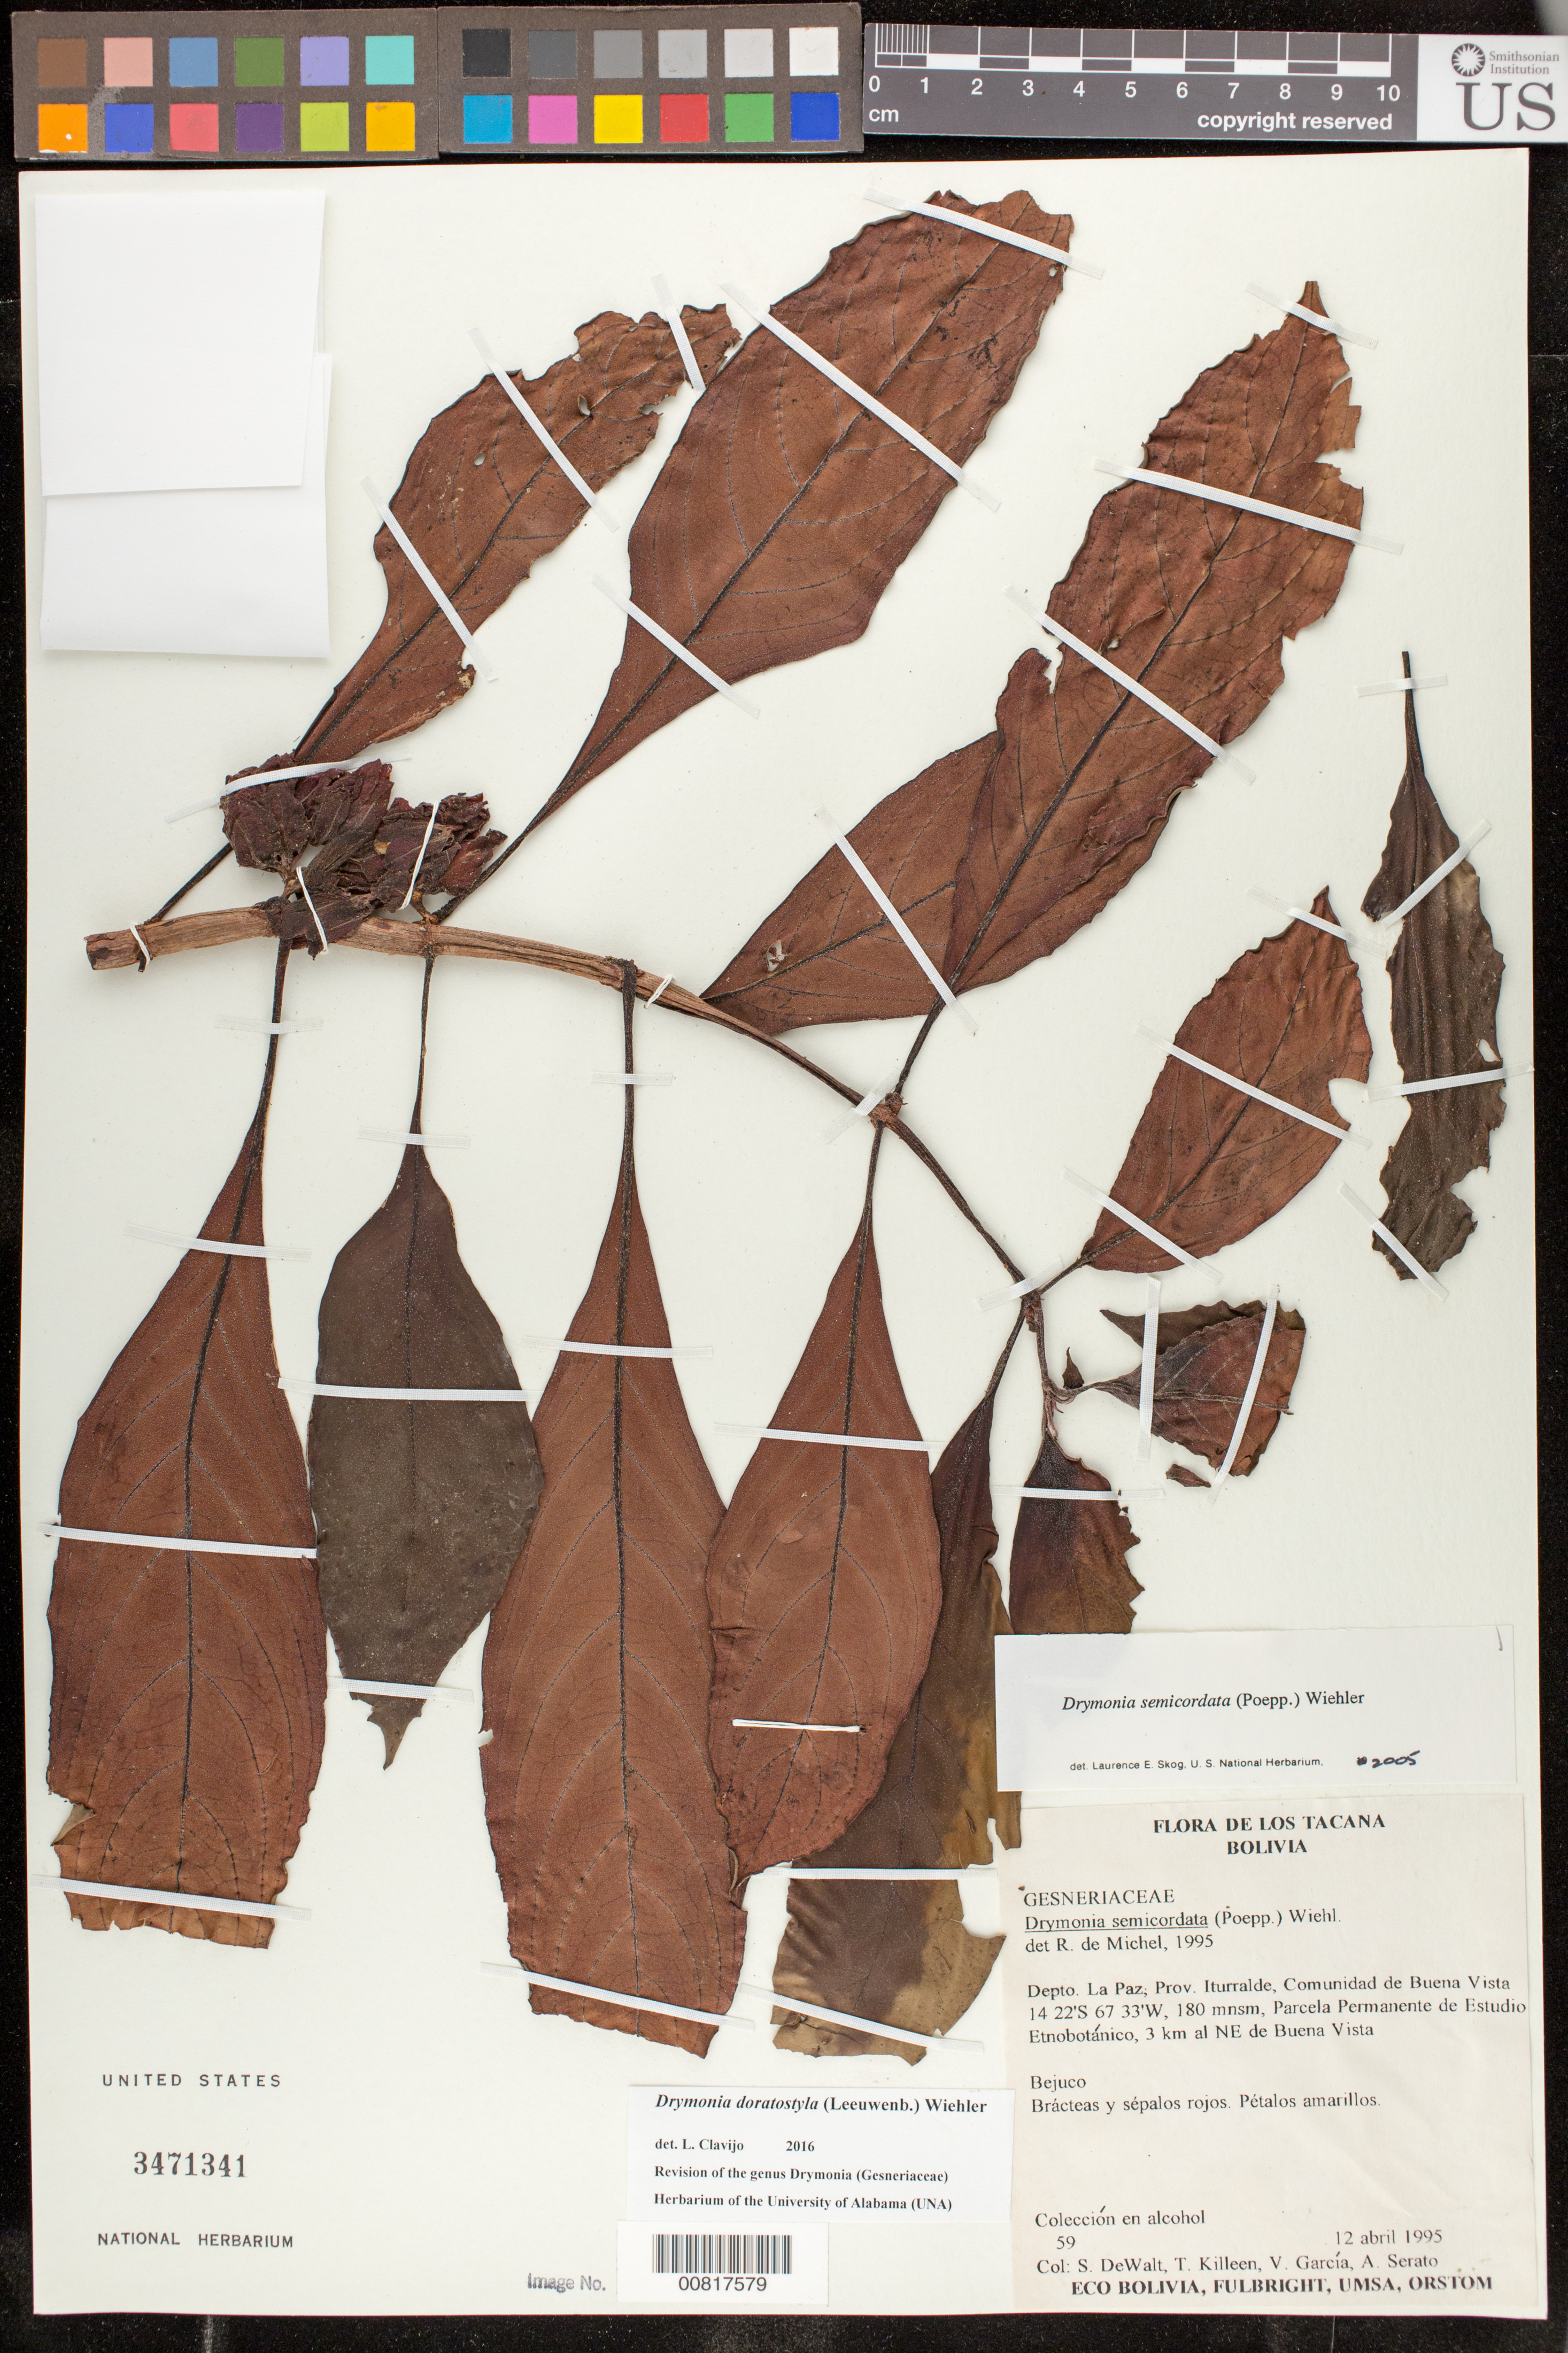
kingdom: Plantae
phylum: Tracheophyta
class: Magnoliopsida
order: Lamiales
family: Gesneriaceae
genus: Drymonia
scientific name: Drymonia doratostyla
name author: (Leeuwenb.) Wiehler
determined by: Clavijo, L.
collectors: S. DeWalt, T. Killeen, V. García & A. Serato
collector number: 59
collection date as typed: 12 Apr 1995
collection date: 1995-04-12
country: Bolivia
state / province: La Paz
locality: Depto. La Paz, Prov. Iturralde, Comunidad de Buena Vista, Parcela Permanente de Estudio Etnobotánico, 3 km al NE de Buena Vista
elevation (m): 180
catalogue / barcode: US 3471341